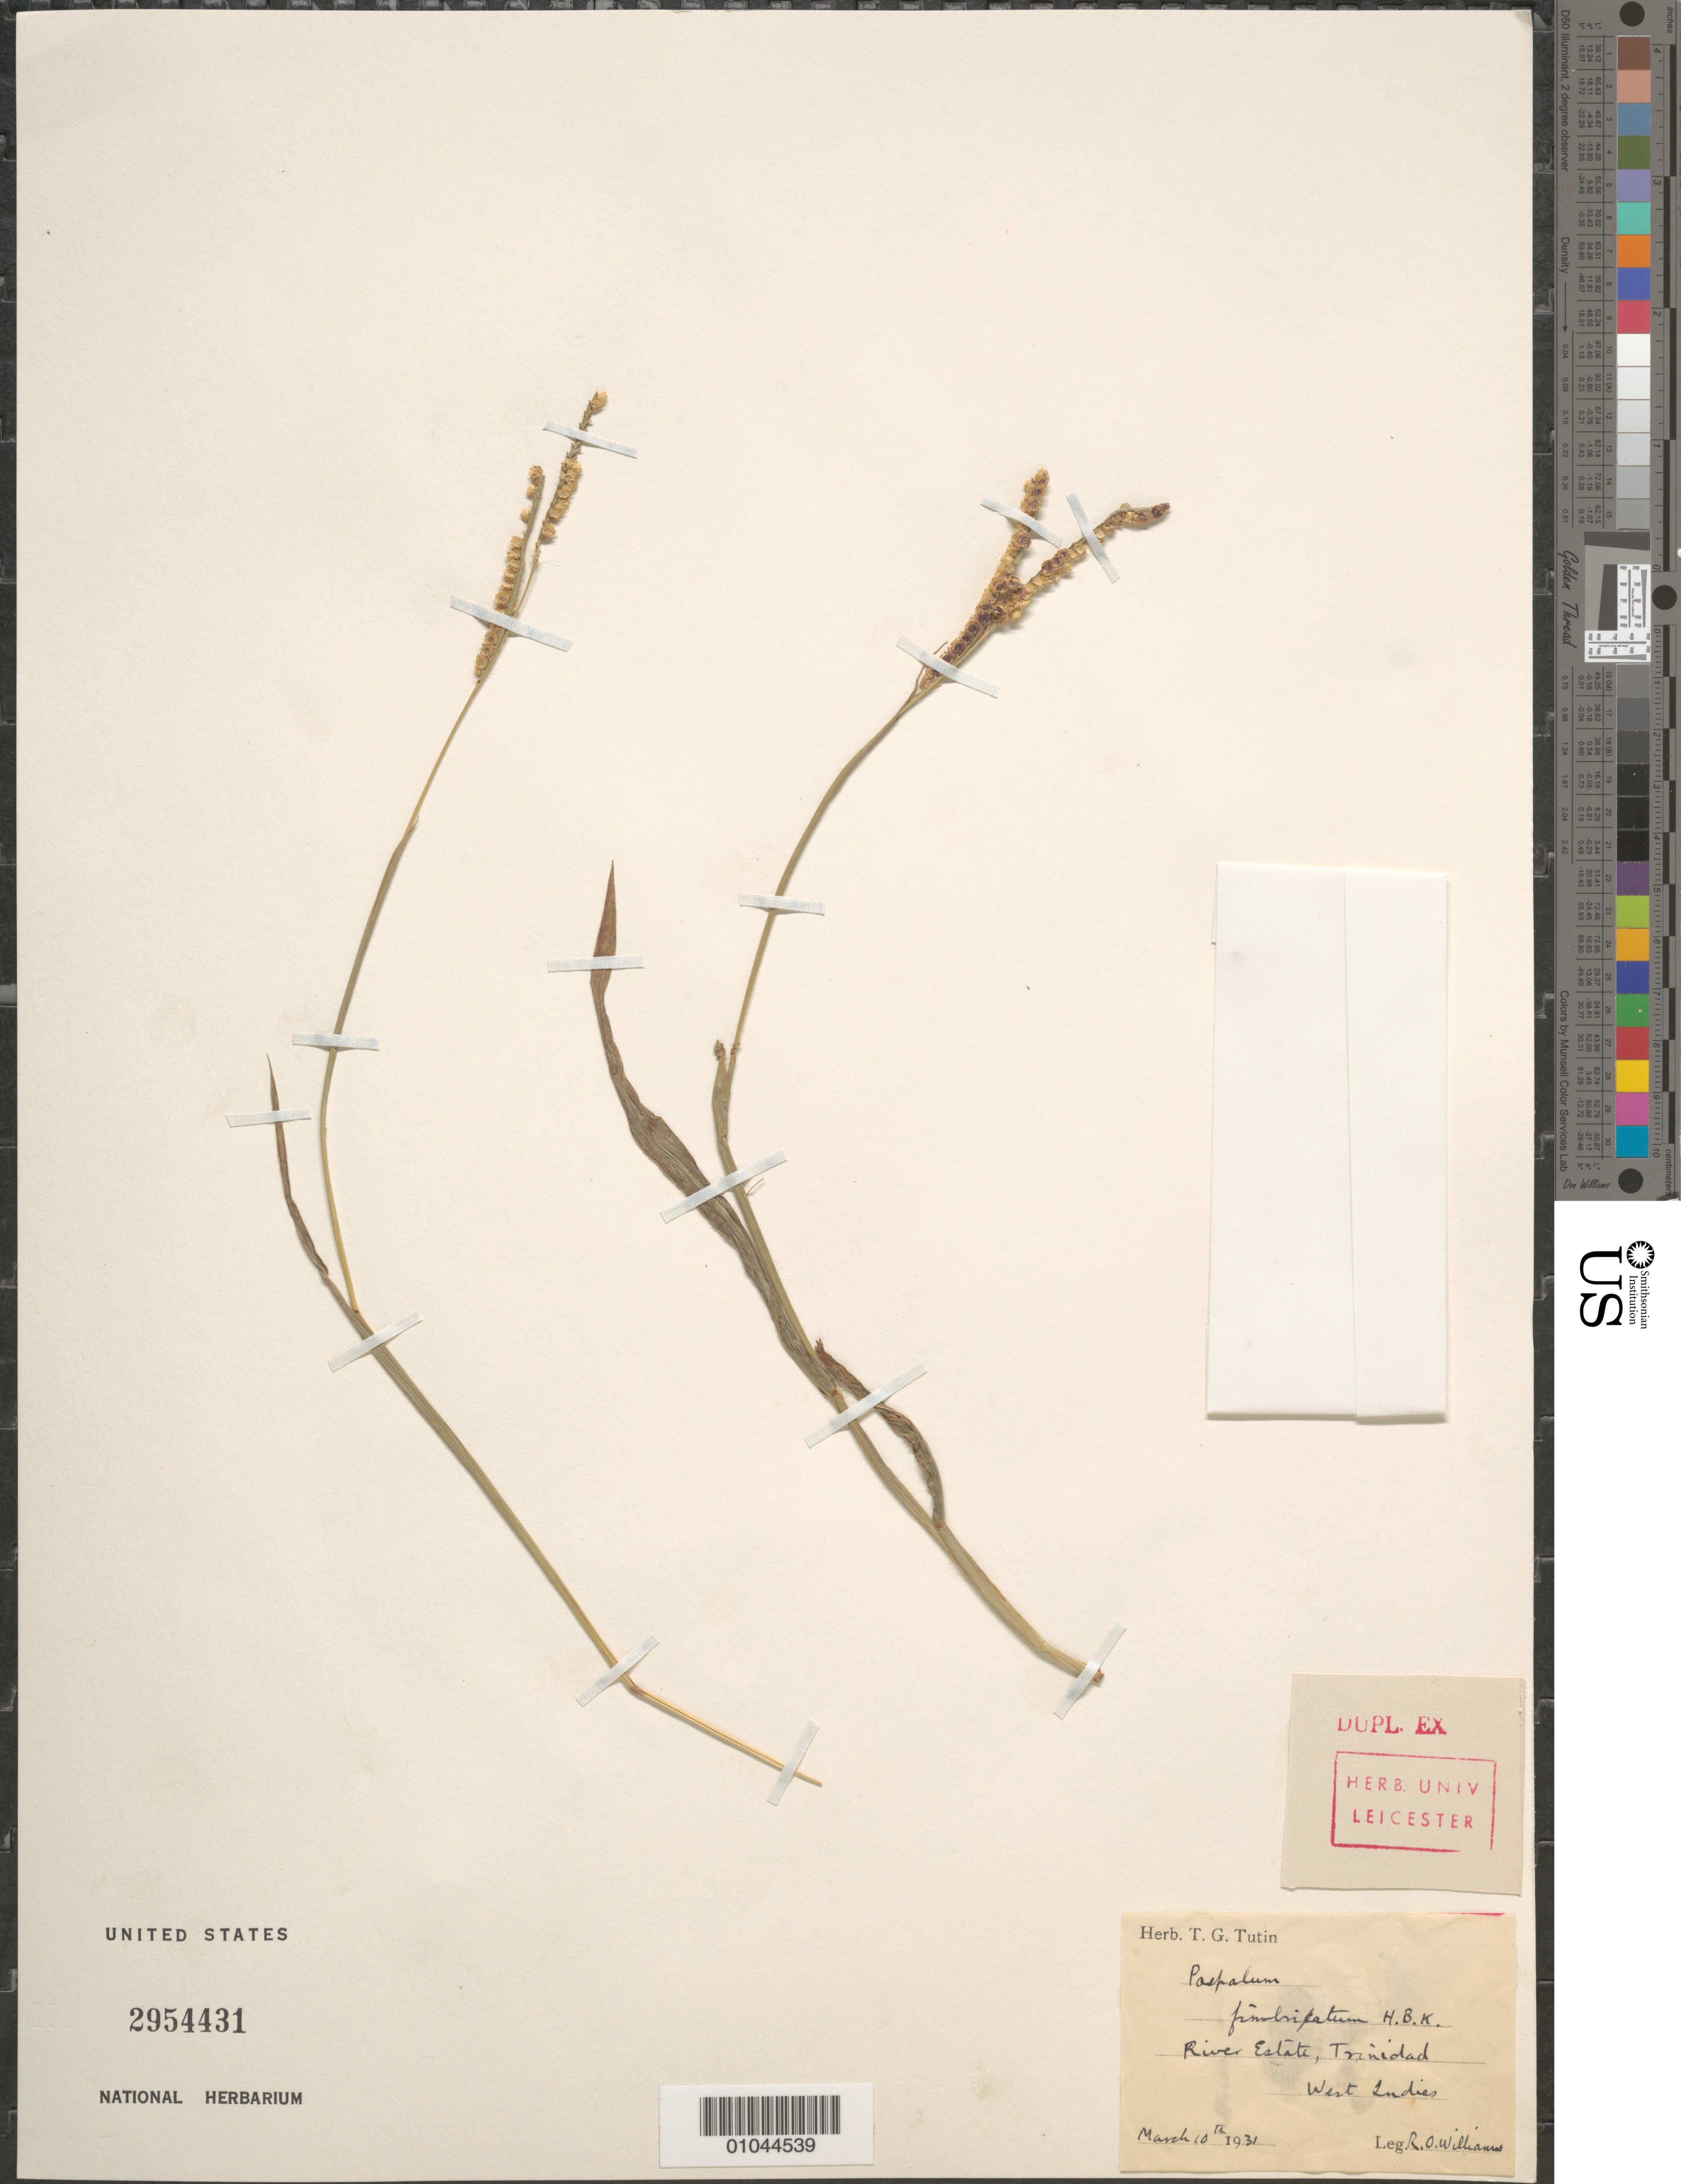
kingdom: Plantae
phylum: Tracheophyta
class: Liliopsida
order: Poales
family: Poaceae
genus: Paspalum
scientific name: Paspalum fimbriatum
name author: Kunth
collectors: R. O. Williams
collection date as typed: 10 Mar 1931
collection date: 1931-03-10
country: Trinidad and Tobago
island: Trinidad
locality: River Estate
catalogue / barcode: US 2954431